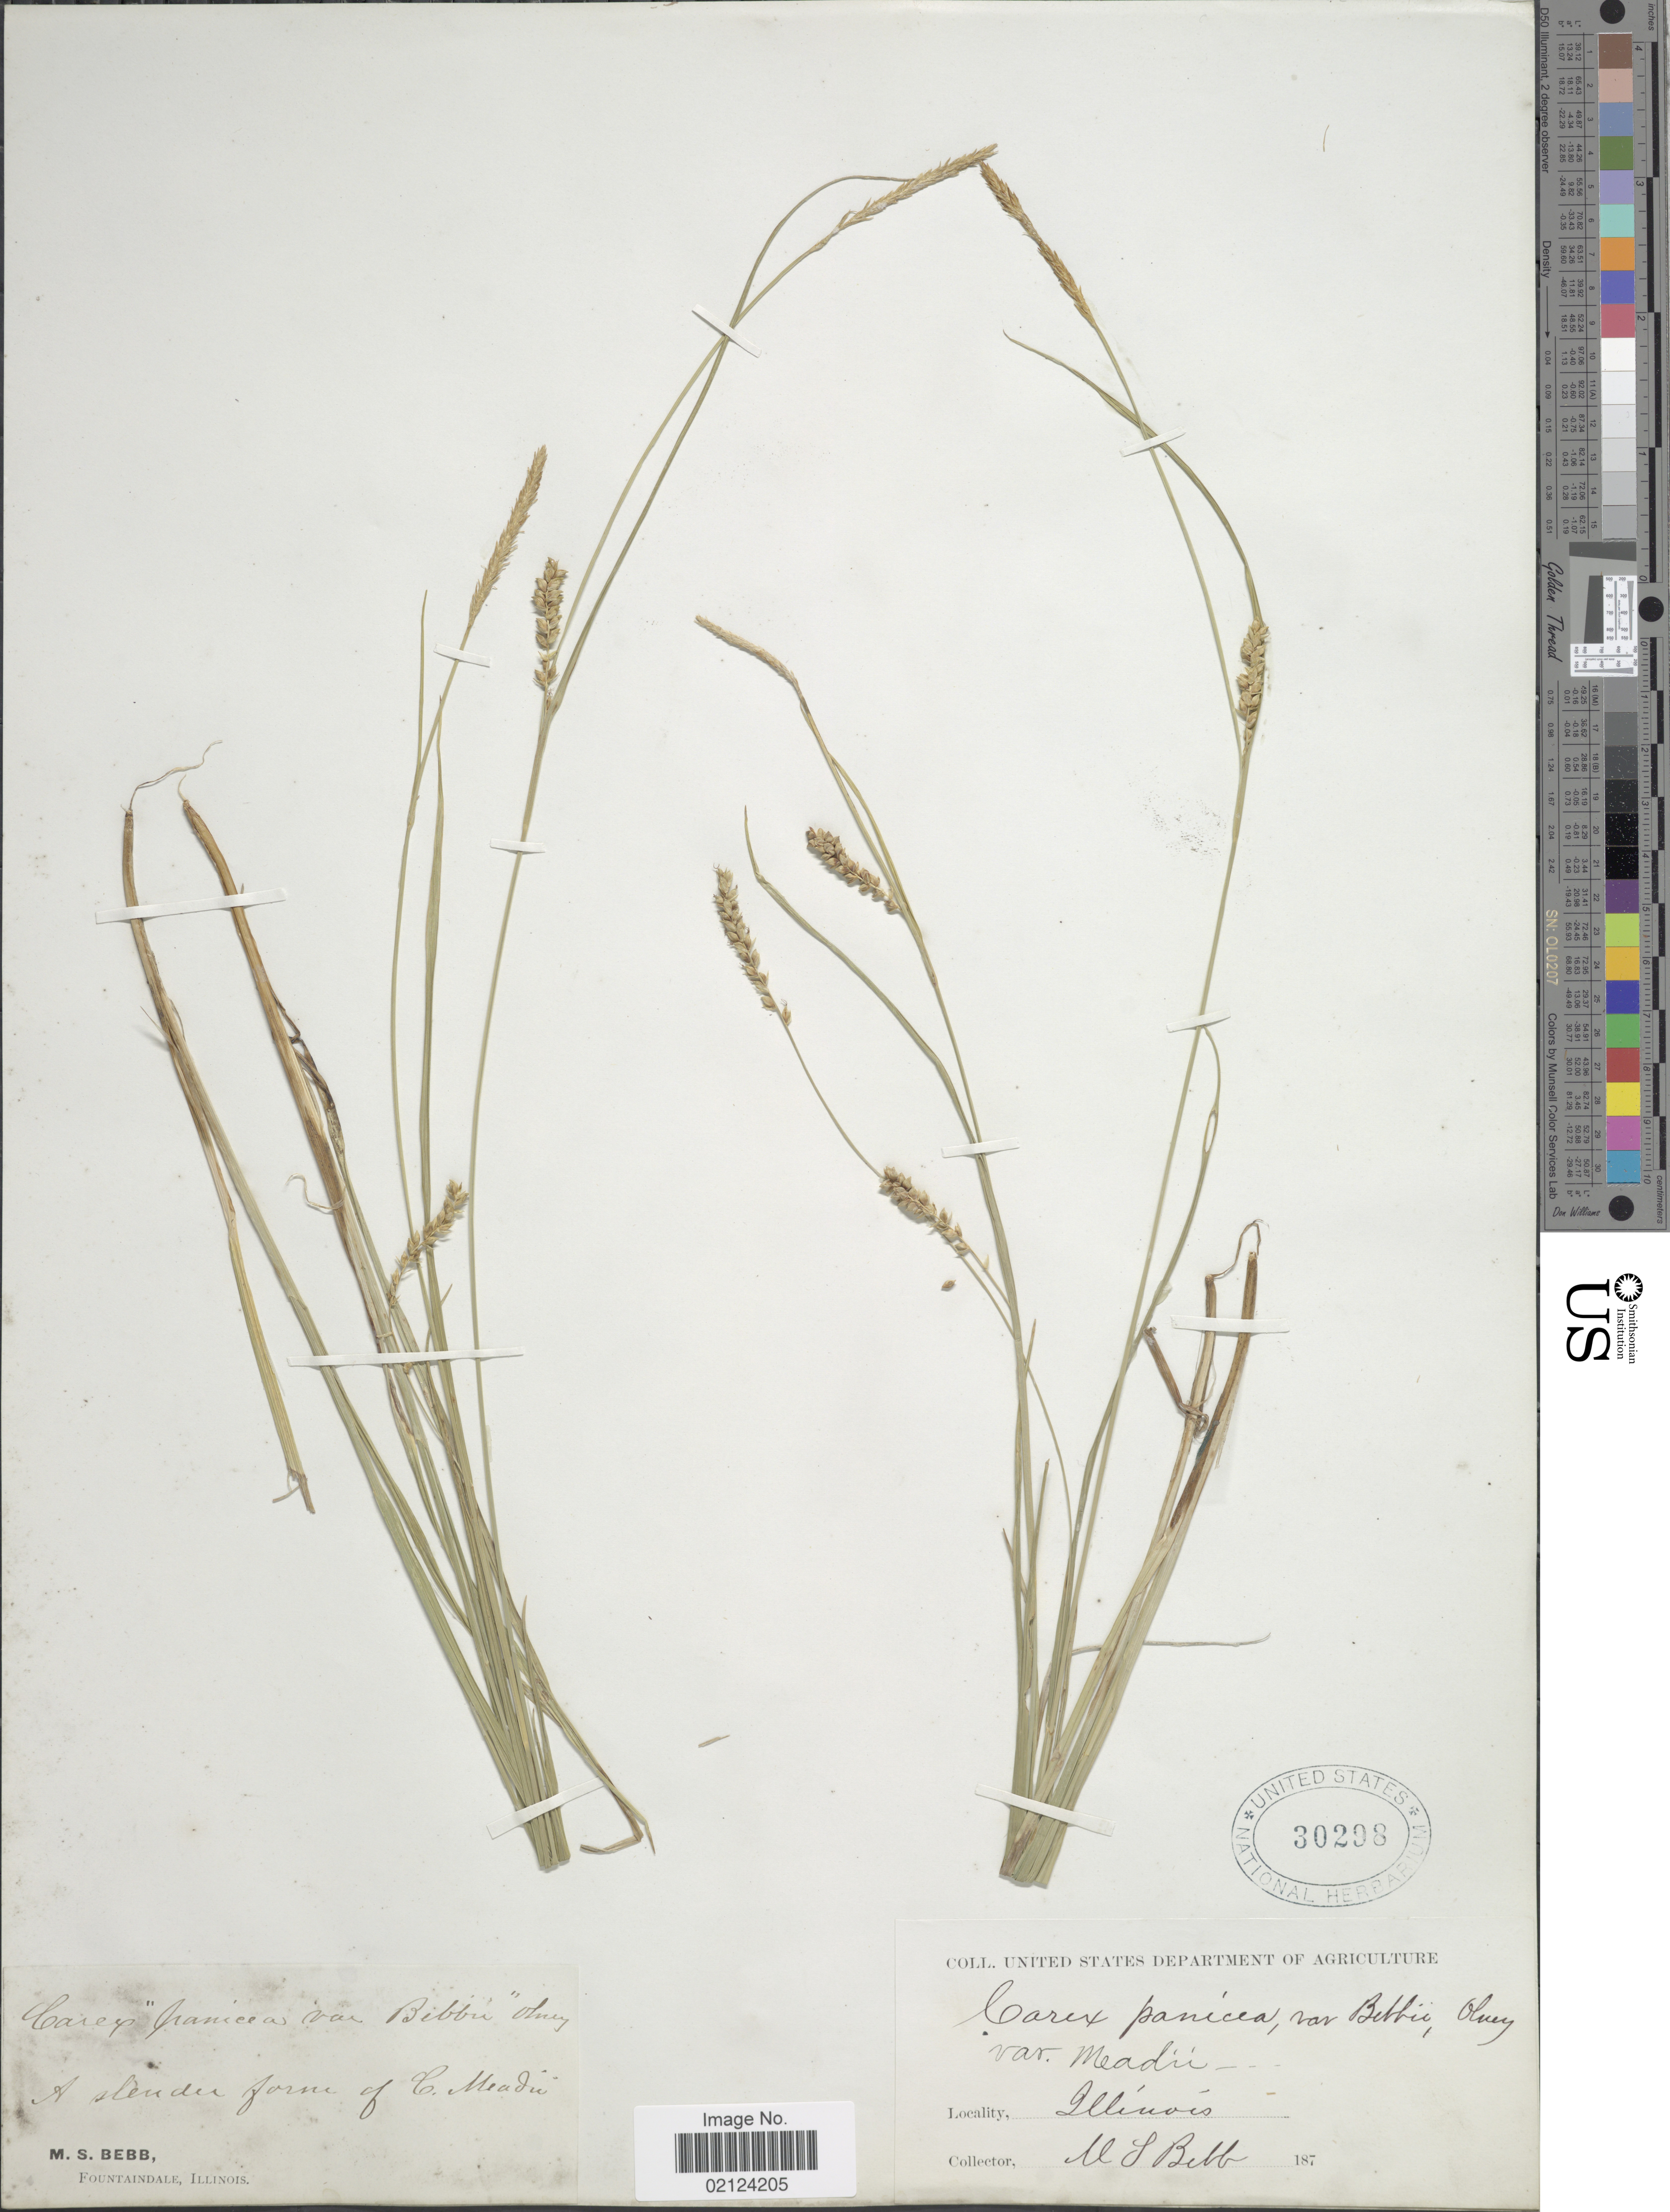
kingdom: Plantae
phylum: Tracheophyta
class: Liliopsida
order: Poales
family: Cyperaceae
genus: Carex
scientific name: Carex meadii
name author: Dewey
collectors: M. Bebb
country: United States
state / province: Illinois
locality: Fountaindale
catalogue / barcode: US 30298